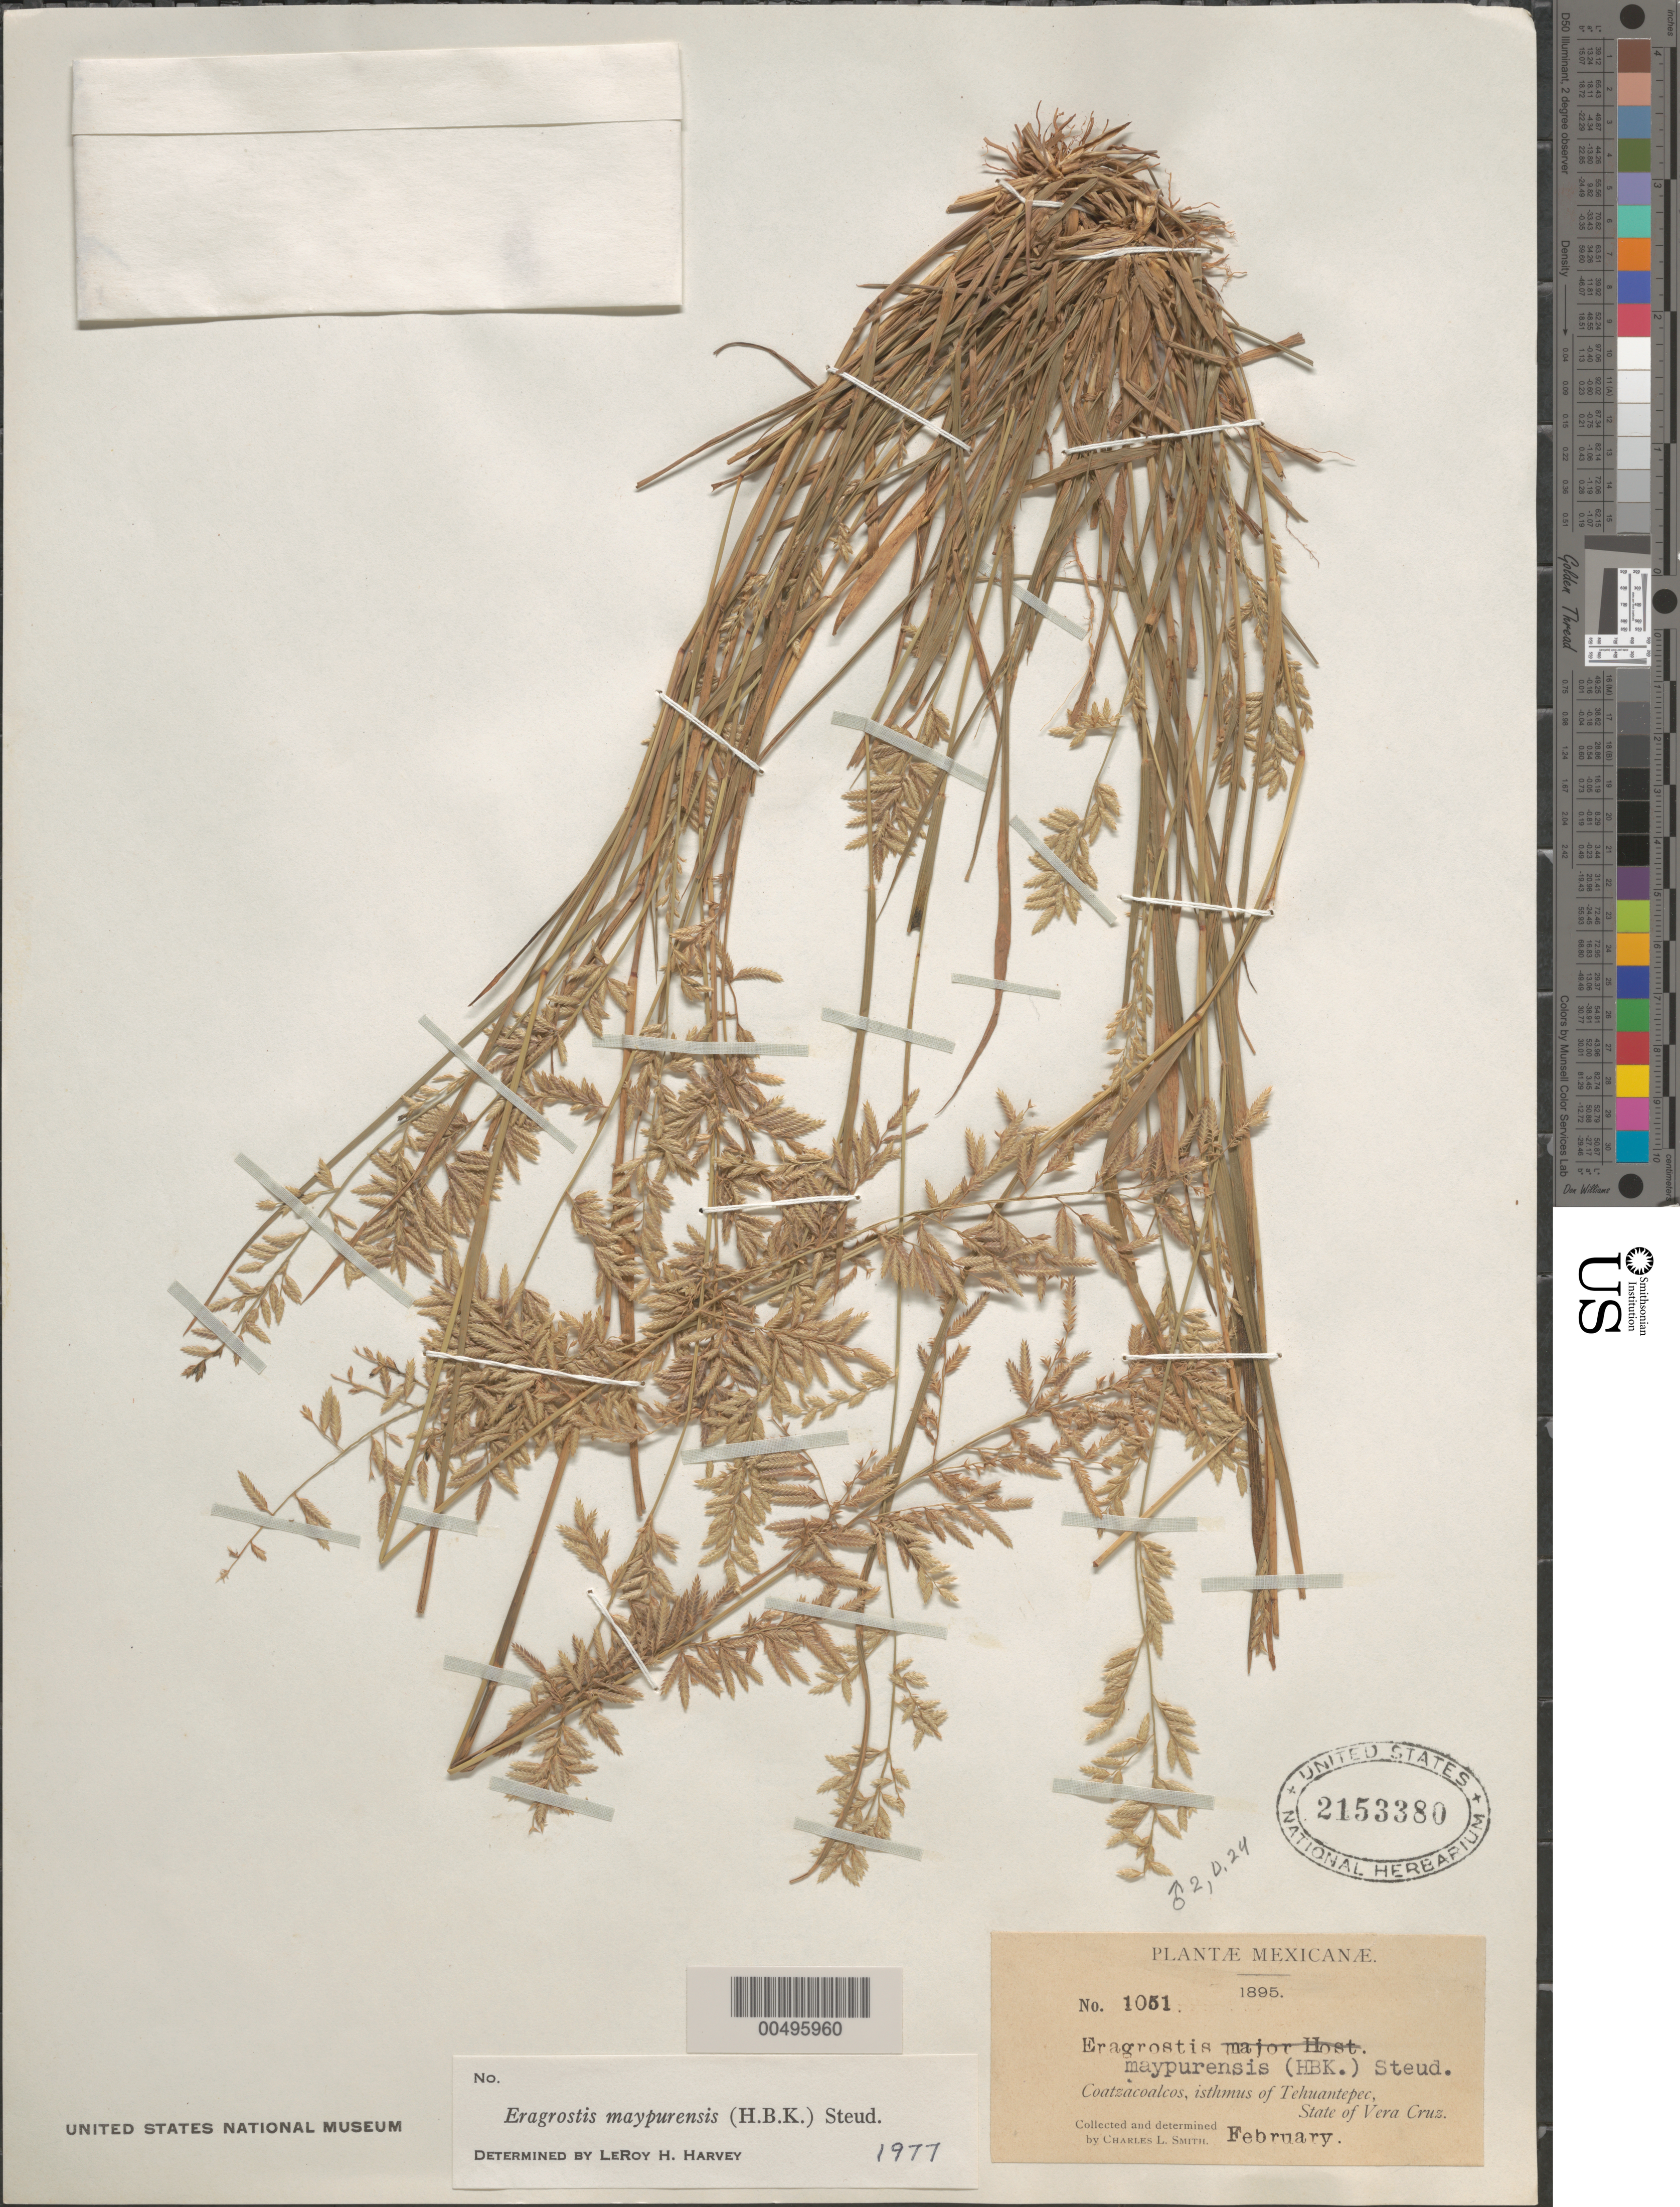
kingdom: Plantae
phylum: Tracheophyta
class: Liliopsida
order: Poales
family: Poaceae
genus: Eragrostis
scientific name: Eragrostis maypurensis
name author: (Kunth) Steud.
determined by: Harvey, L. H.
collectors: C. L. Smith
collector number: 1051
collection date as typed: Feb 1895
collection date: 1895-02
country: Mexico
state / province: Veracruz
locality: Catzacoalcos, Isthmus of Tehuantepec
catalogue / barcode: US 2153380